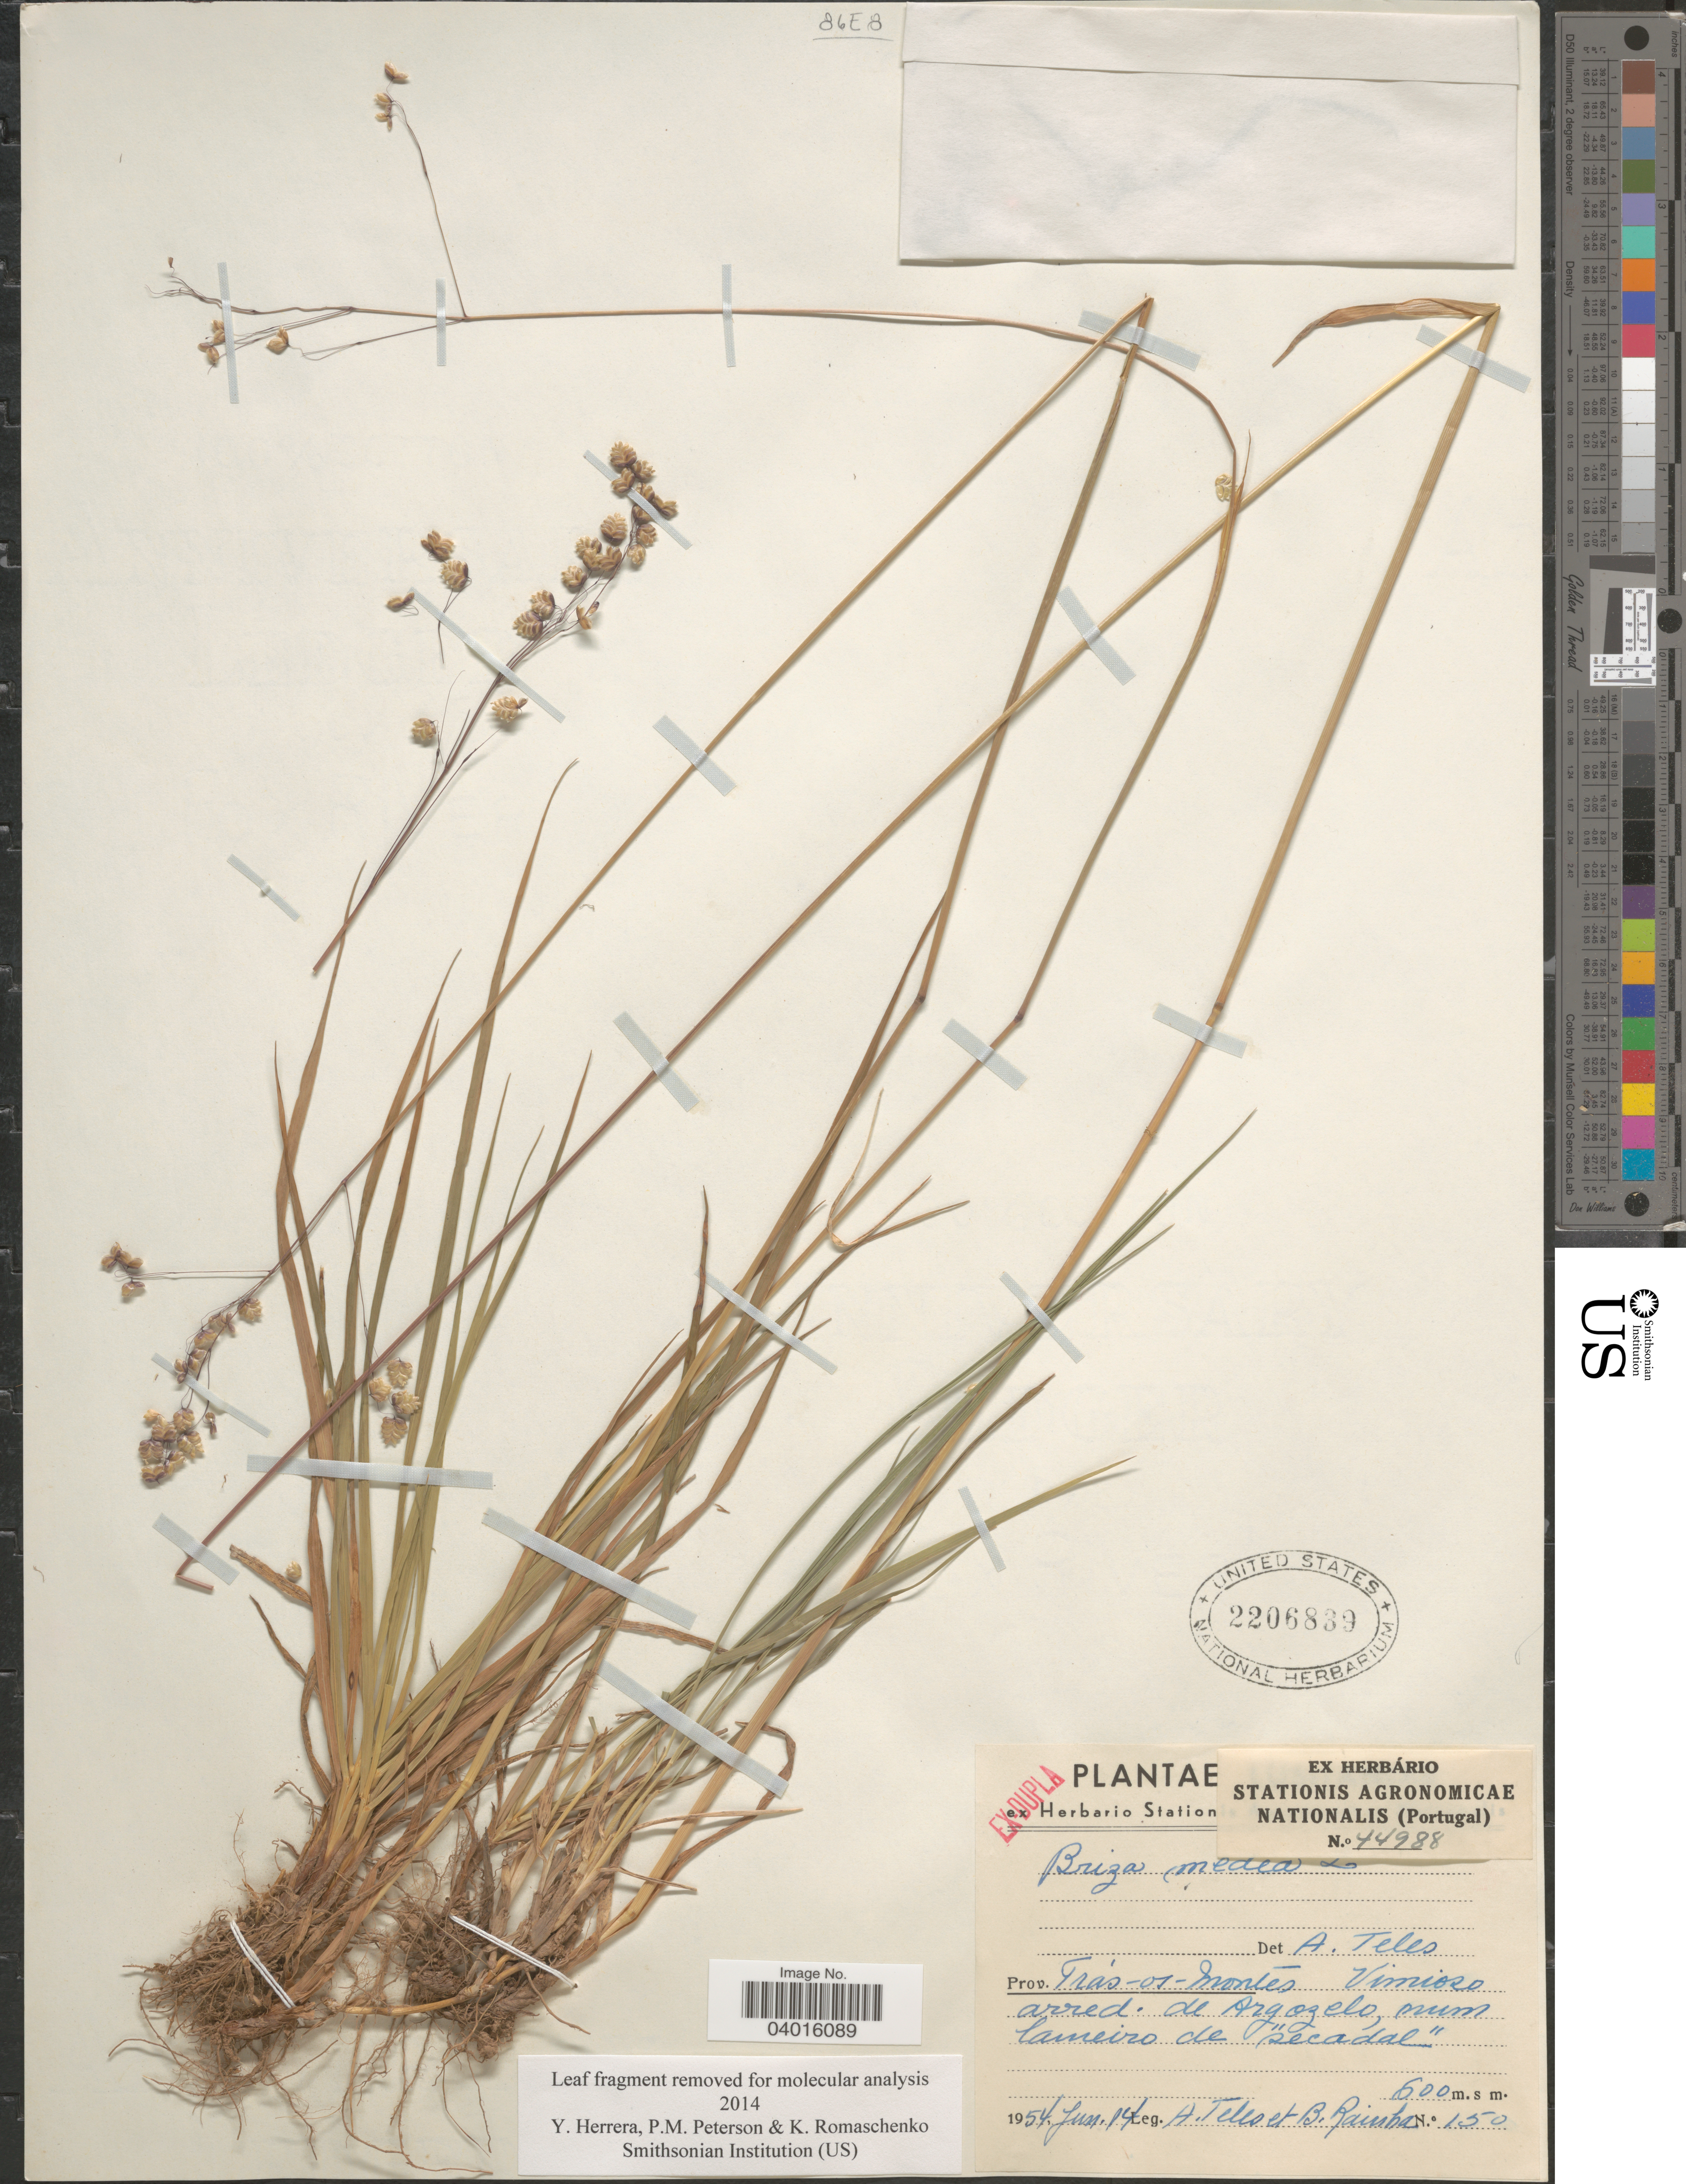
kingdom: Plantae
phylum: Tracheophyta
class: Liliopsida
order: Poales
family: Poaceae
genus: Briza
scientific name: Briza media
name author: L.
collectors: H. Teles & B. Rainha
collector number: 150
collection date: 1954-06-14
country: Portugal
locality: Prov. Tràs-os-Montes Vimioso arred. de Argozelo, num lameiro de 'secadal'.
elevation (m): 600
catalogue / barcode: US 2206839